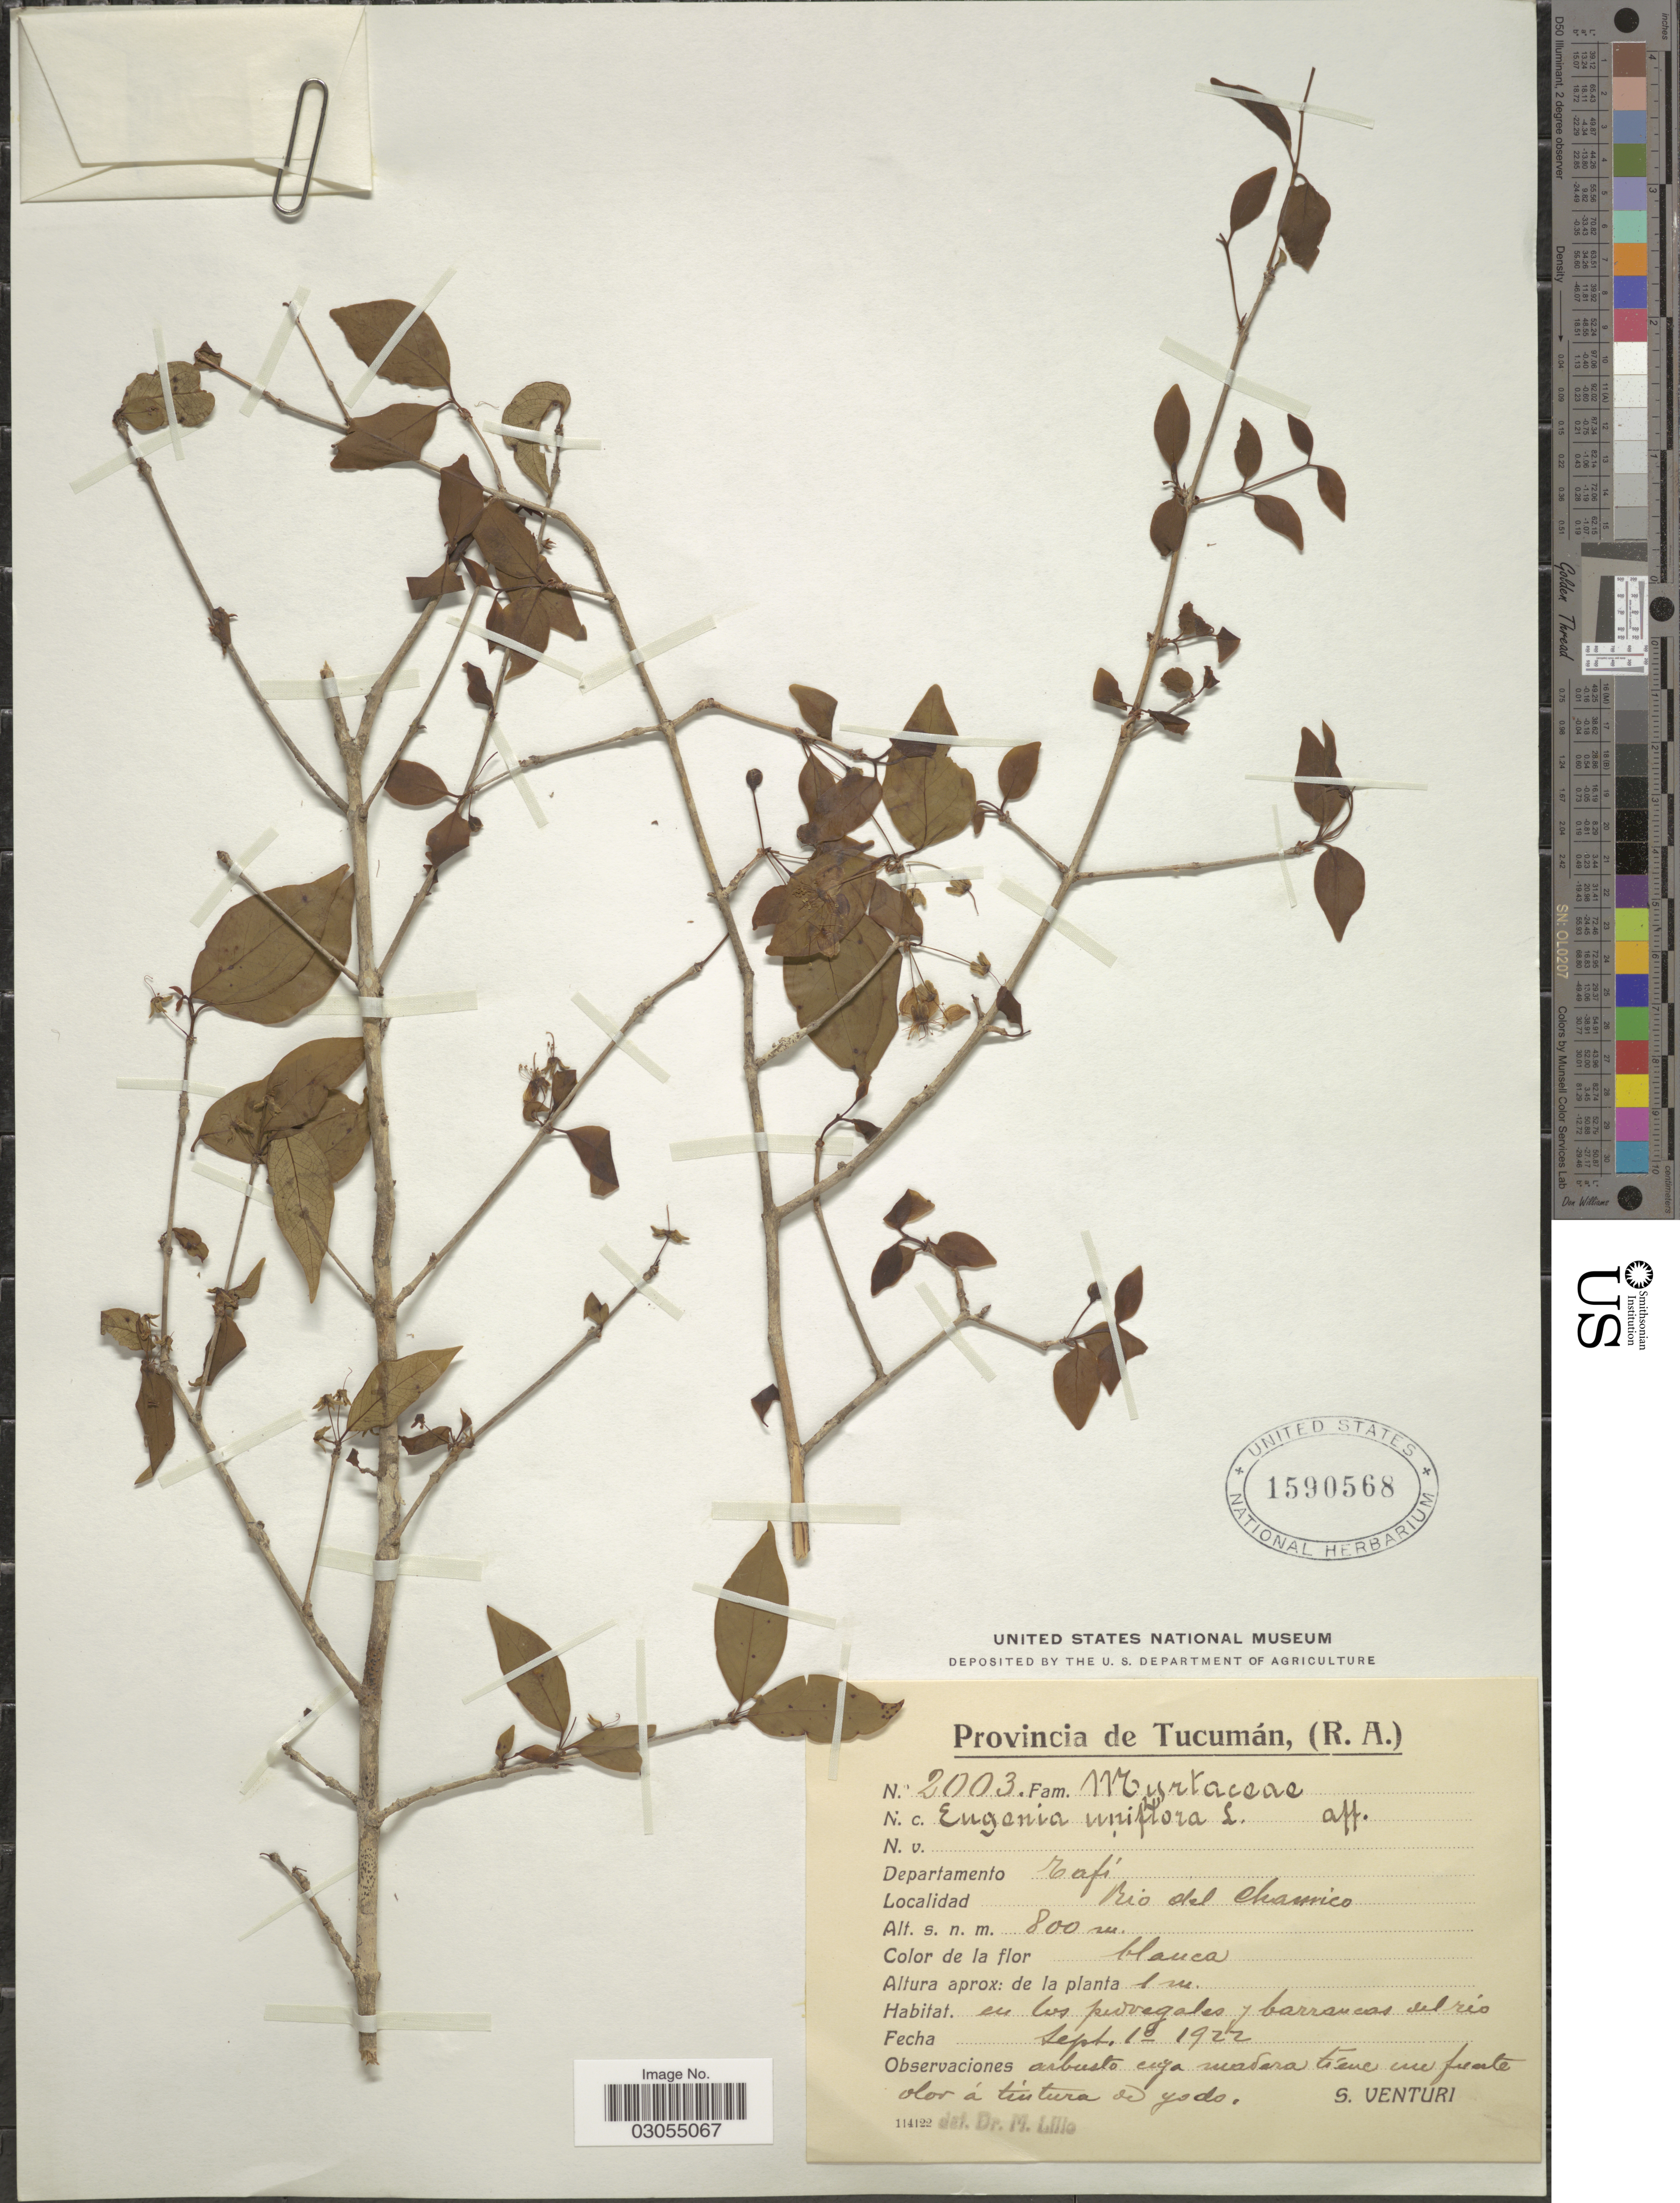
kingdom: Plantae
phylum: Tracheophyta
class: Magnoliopsida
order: Myrtales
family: Myrtaceae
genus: Eugenia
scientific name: Eugenia uniflora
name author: L.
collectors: S. Venturi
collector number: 2003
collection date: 1922-09-18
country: Argentina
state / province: Tucuman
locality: Departamento Tafi, Rio del Chamico.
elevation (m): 800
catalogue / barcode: US 1590568